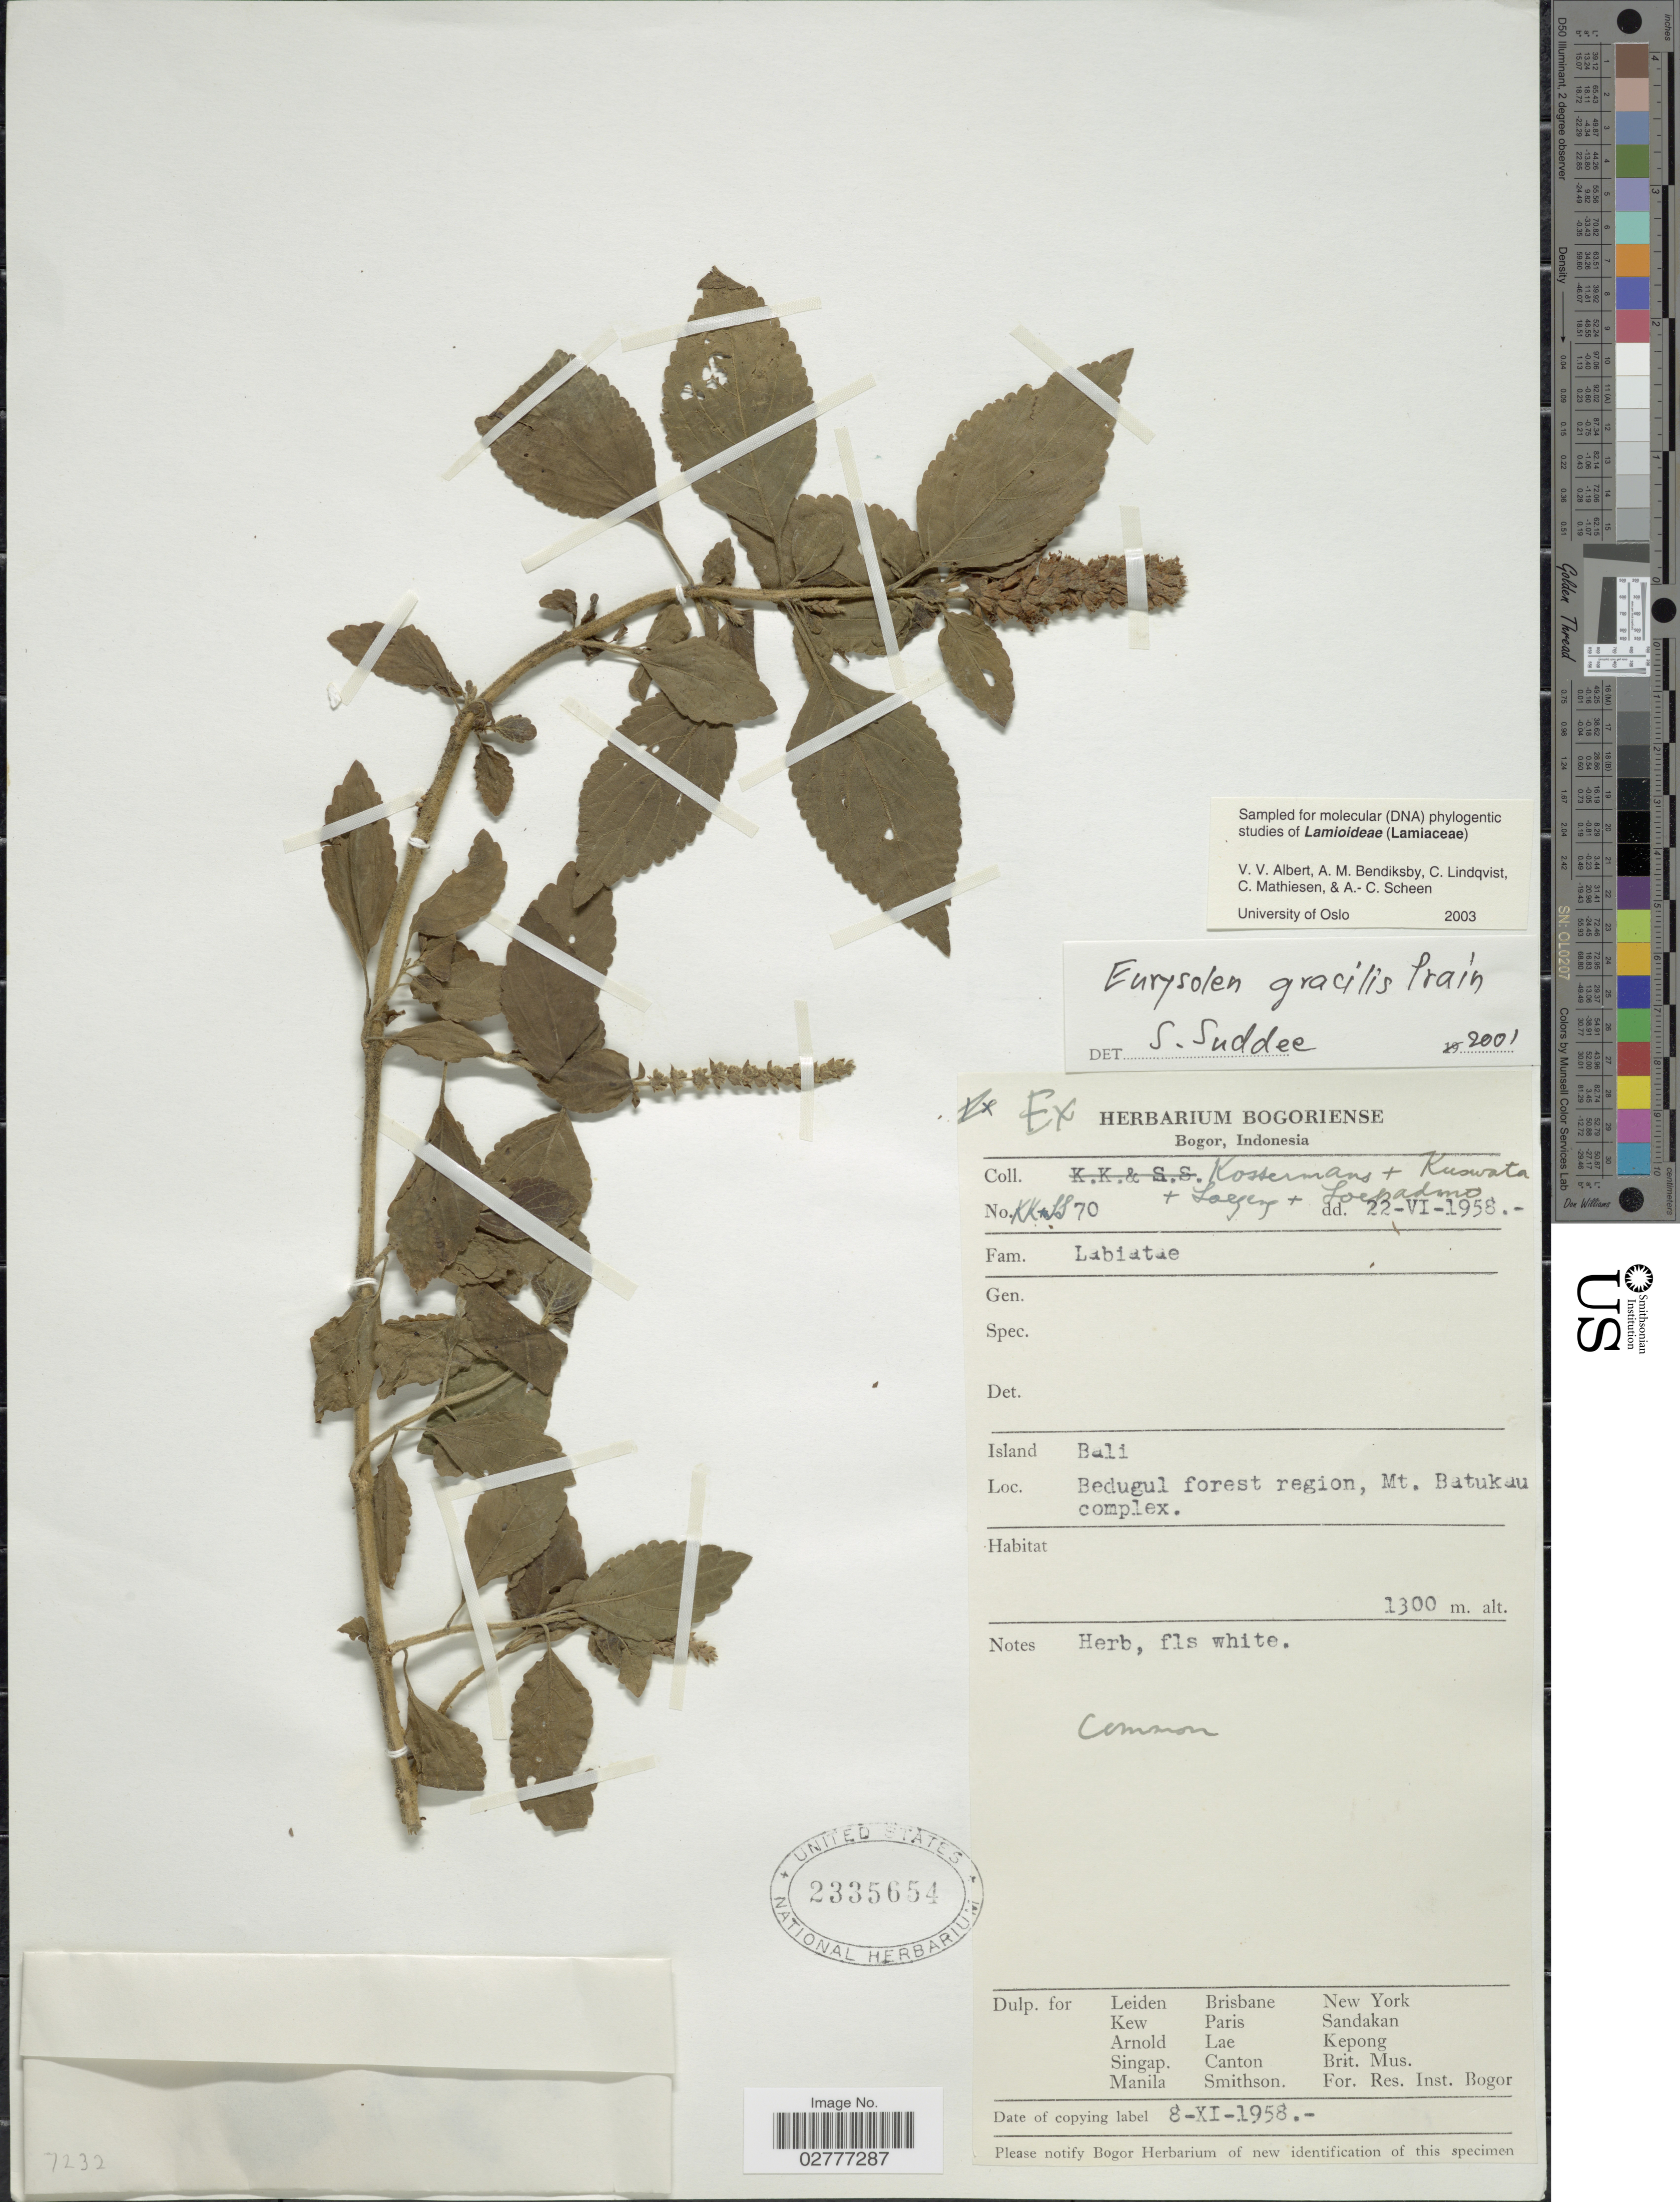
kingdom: Plantae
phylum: Tracheophyta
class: Magnoliopsida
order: Lamiales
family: Lamiaceae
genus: Eurysolen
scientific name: Eurysolen gracilis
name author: Prain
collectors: Kostermans, -. Kuswata, -. Soegeng & -. Soepadmo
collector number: KK+SS 70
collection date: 1958-06-22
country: Indonesia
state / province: Nusa Tenggara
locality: Island Bali, Bedugul forest region, Mt. Batukau complex.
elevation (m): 1300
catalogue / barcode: US 2335654